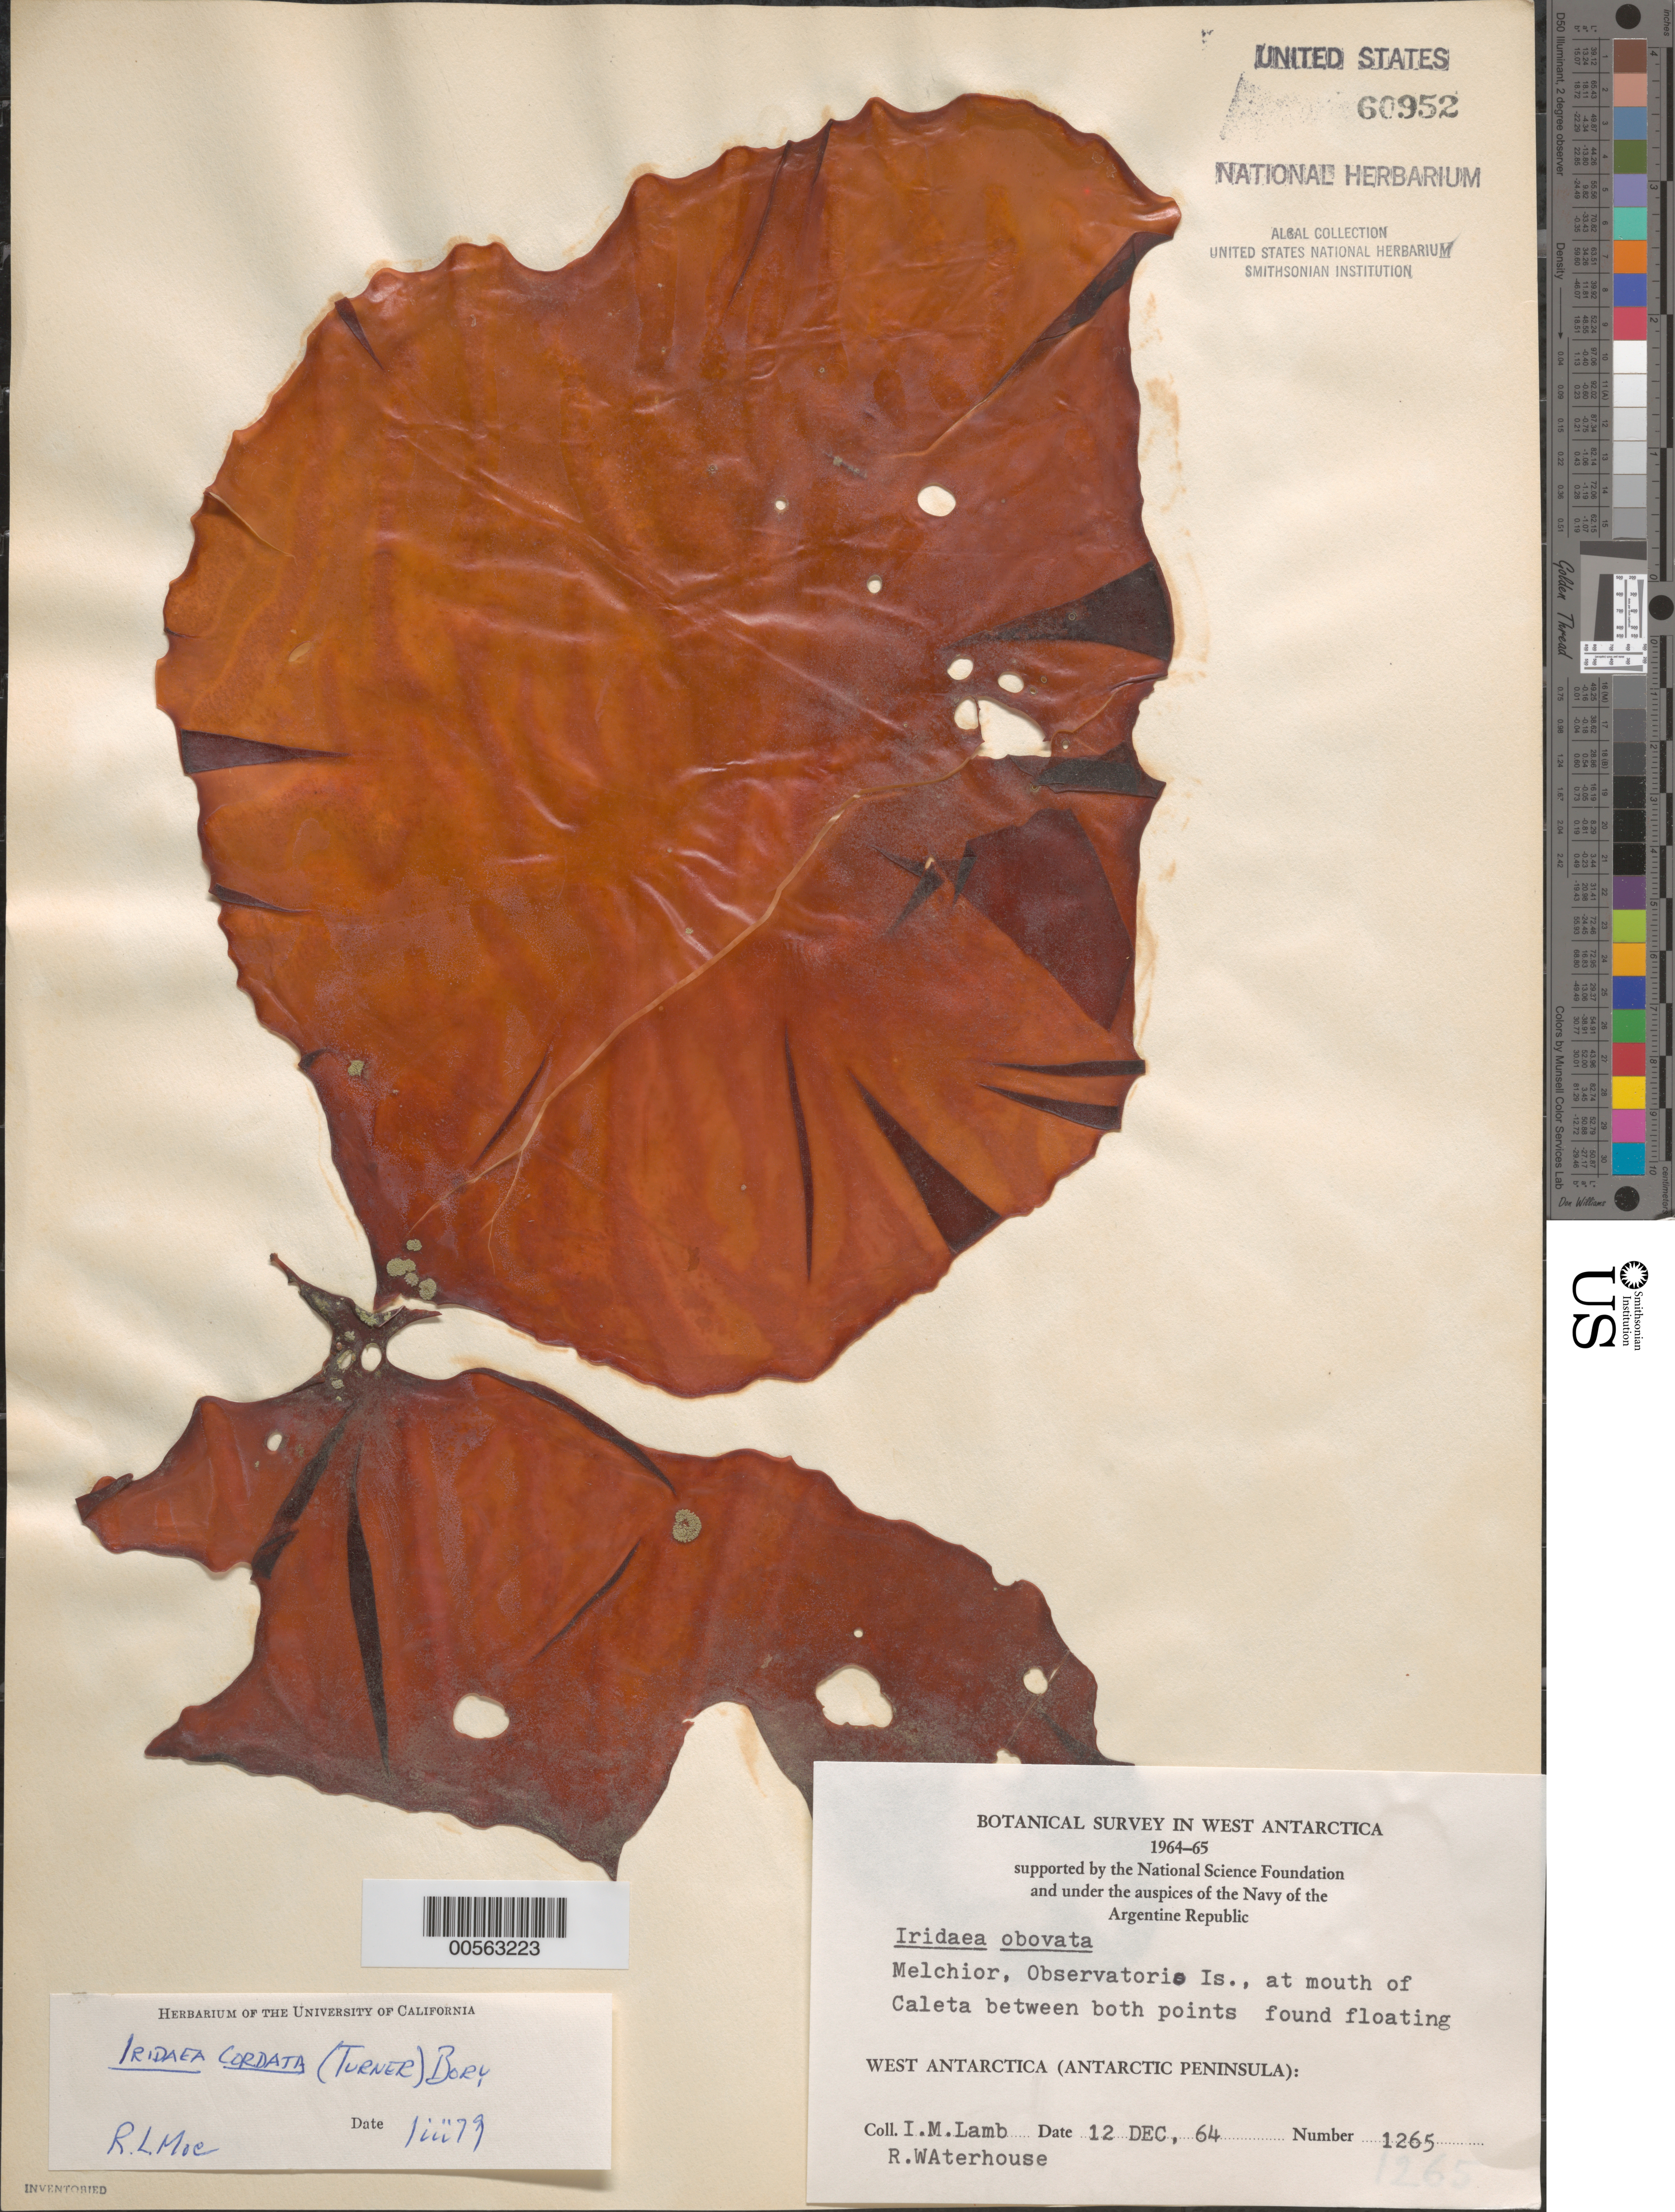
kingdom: Plantae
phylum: Rhodophyta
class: Florideophyceae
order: Gigartinales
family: Gigartinaceae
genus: Iridaea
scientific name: Iridaea cordata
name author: (Turner) Bory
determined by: Moe, R. L.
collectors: I. M. Lamb & R. Waterhouse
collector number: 1265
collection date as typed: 12 Dec 1964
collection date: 1964-12-12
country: Antarctica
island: Gamma Island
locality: Mouth of Caleta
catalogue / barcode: US 60952